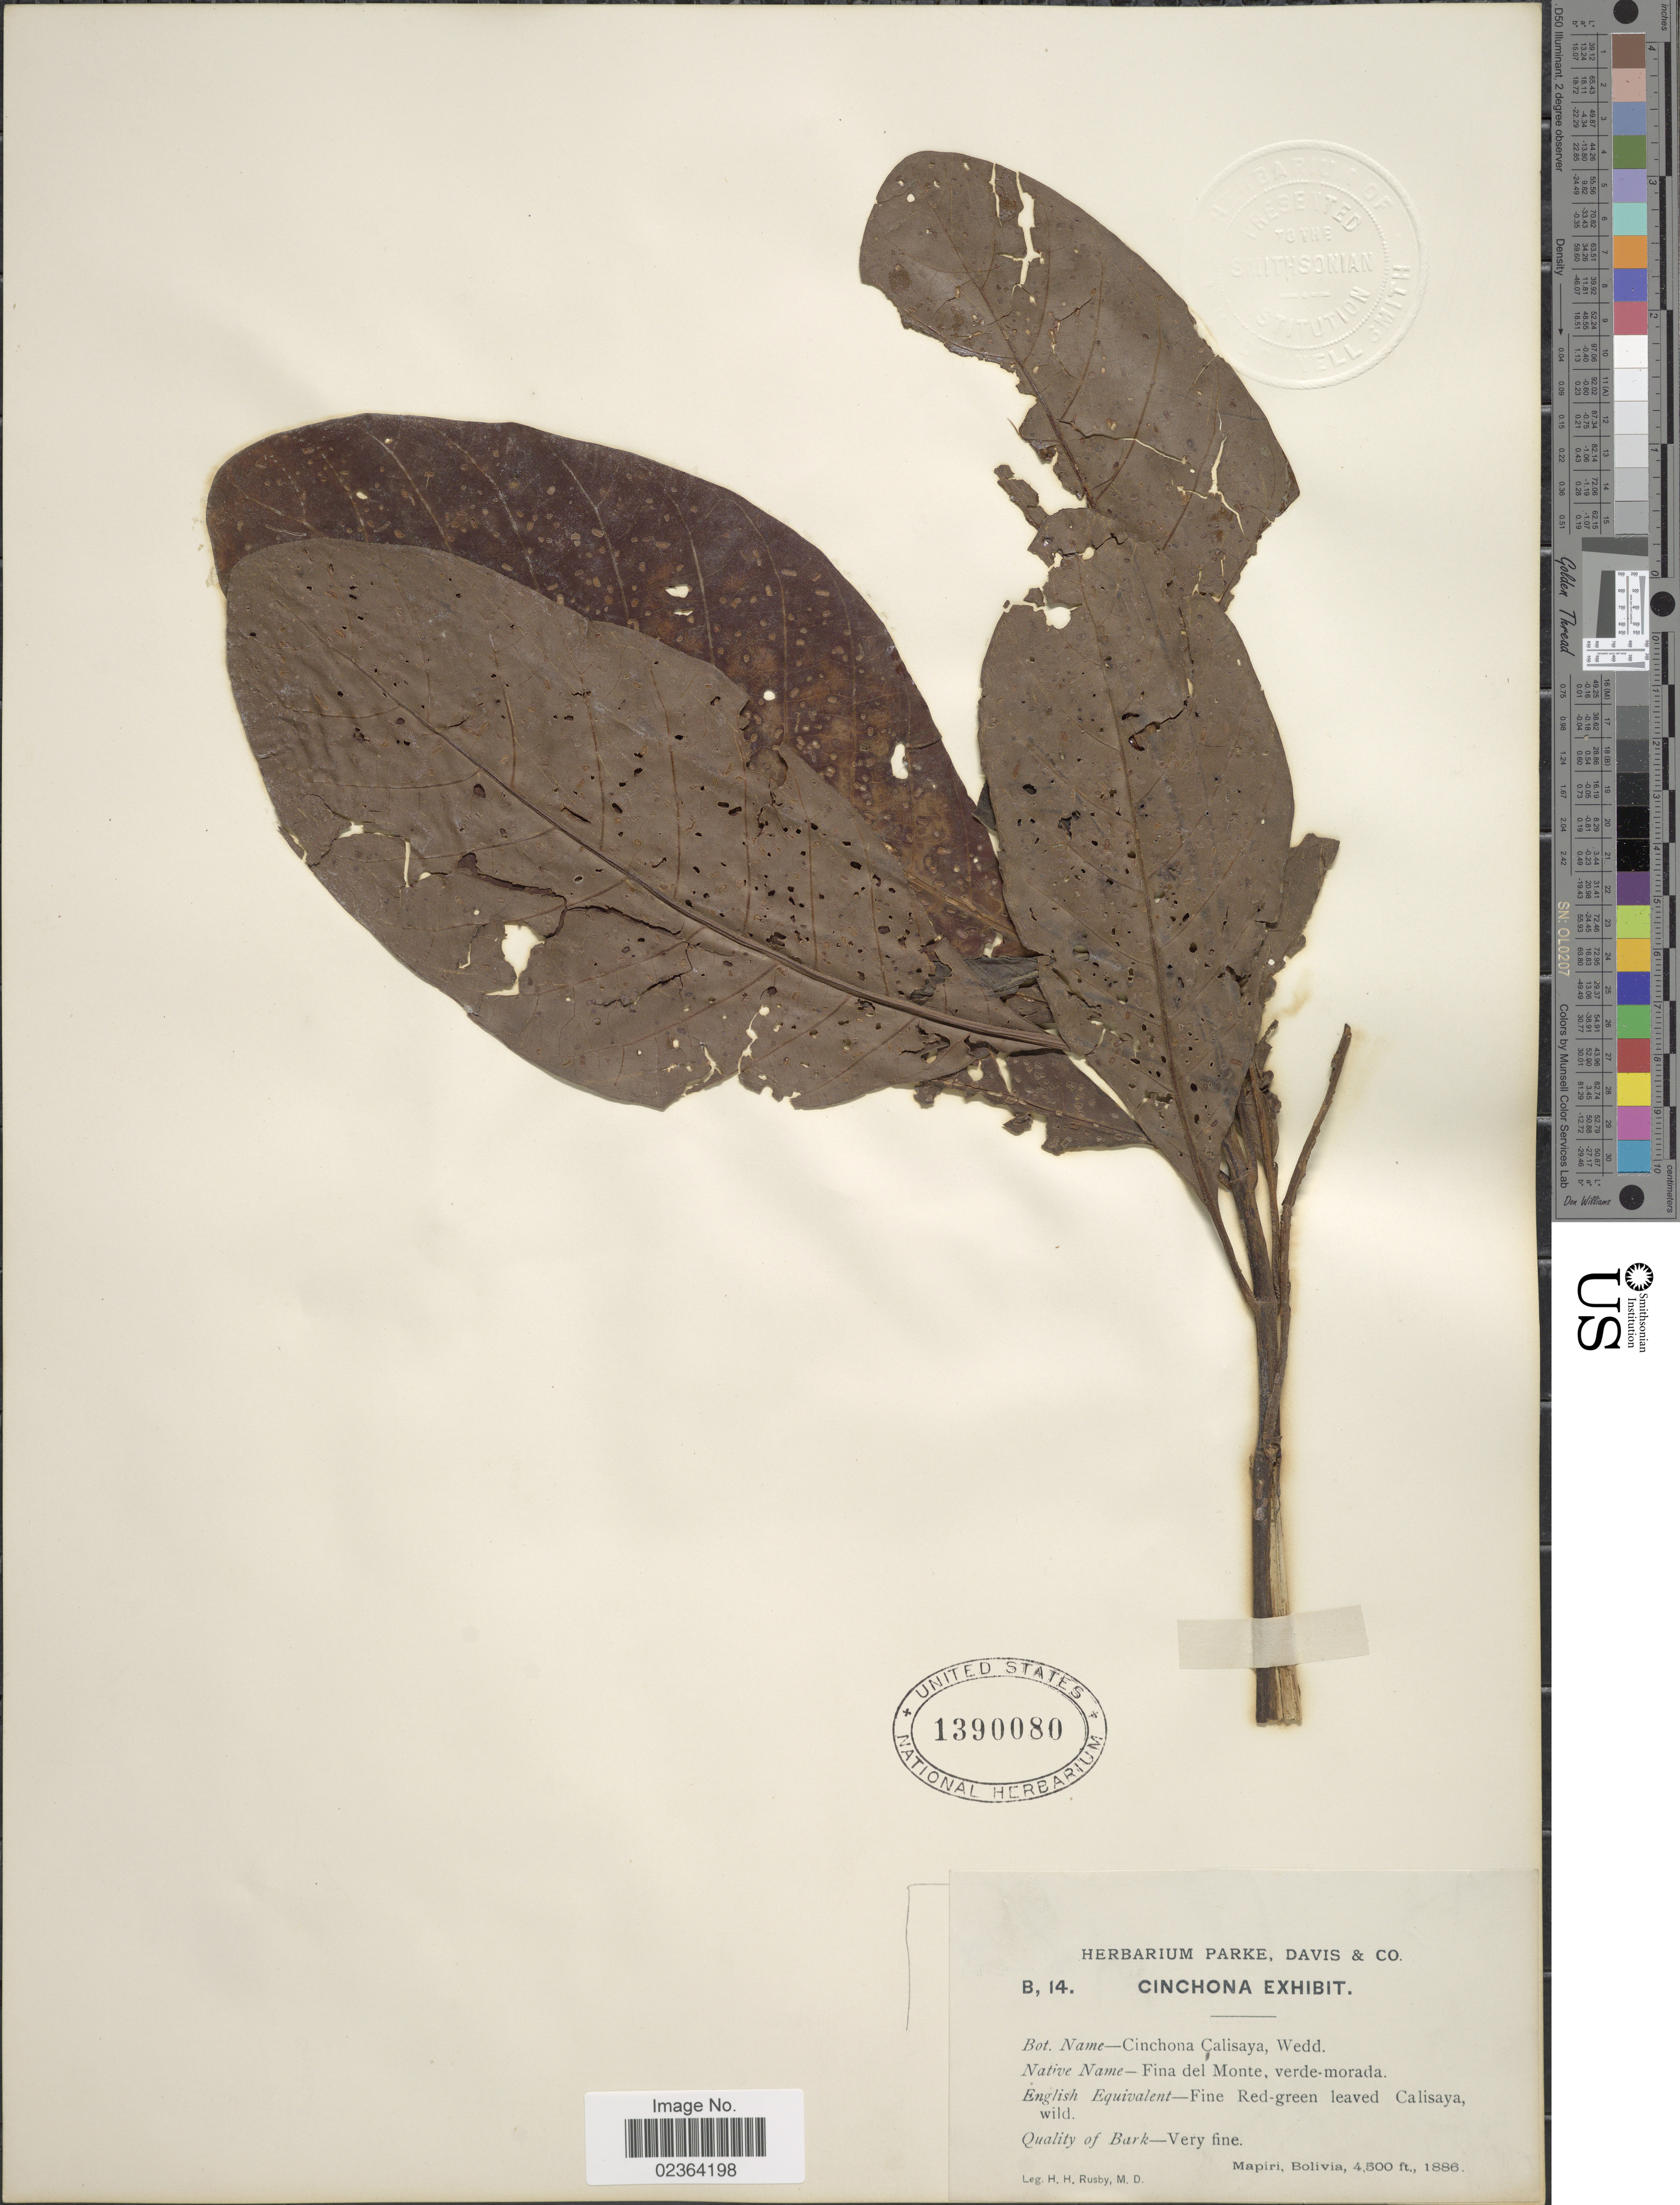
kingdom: Plantae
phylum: Tracheophyta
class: Magnoliopsida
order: Gentianales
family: Rubiaceae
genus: Cinchona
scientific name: Cinchona calisaya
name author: Wedd.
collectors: H. H. Rusby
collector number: B, 14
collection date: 1886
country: Bolivia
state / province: La Páz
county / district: Larecaja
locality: Mapiri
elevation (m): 1372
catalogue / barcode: US 1390080